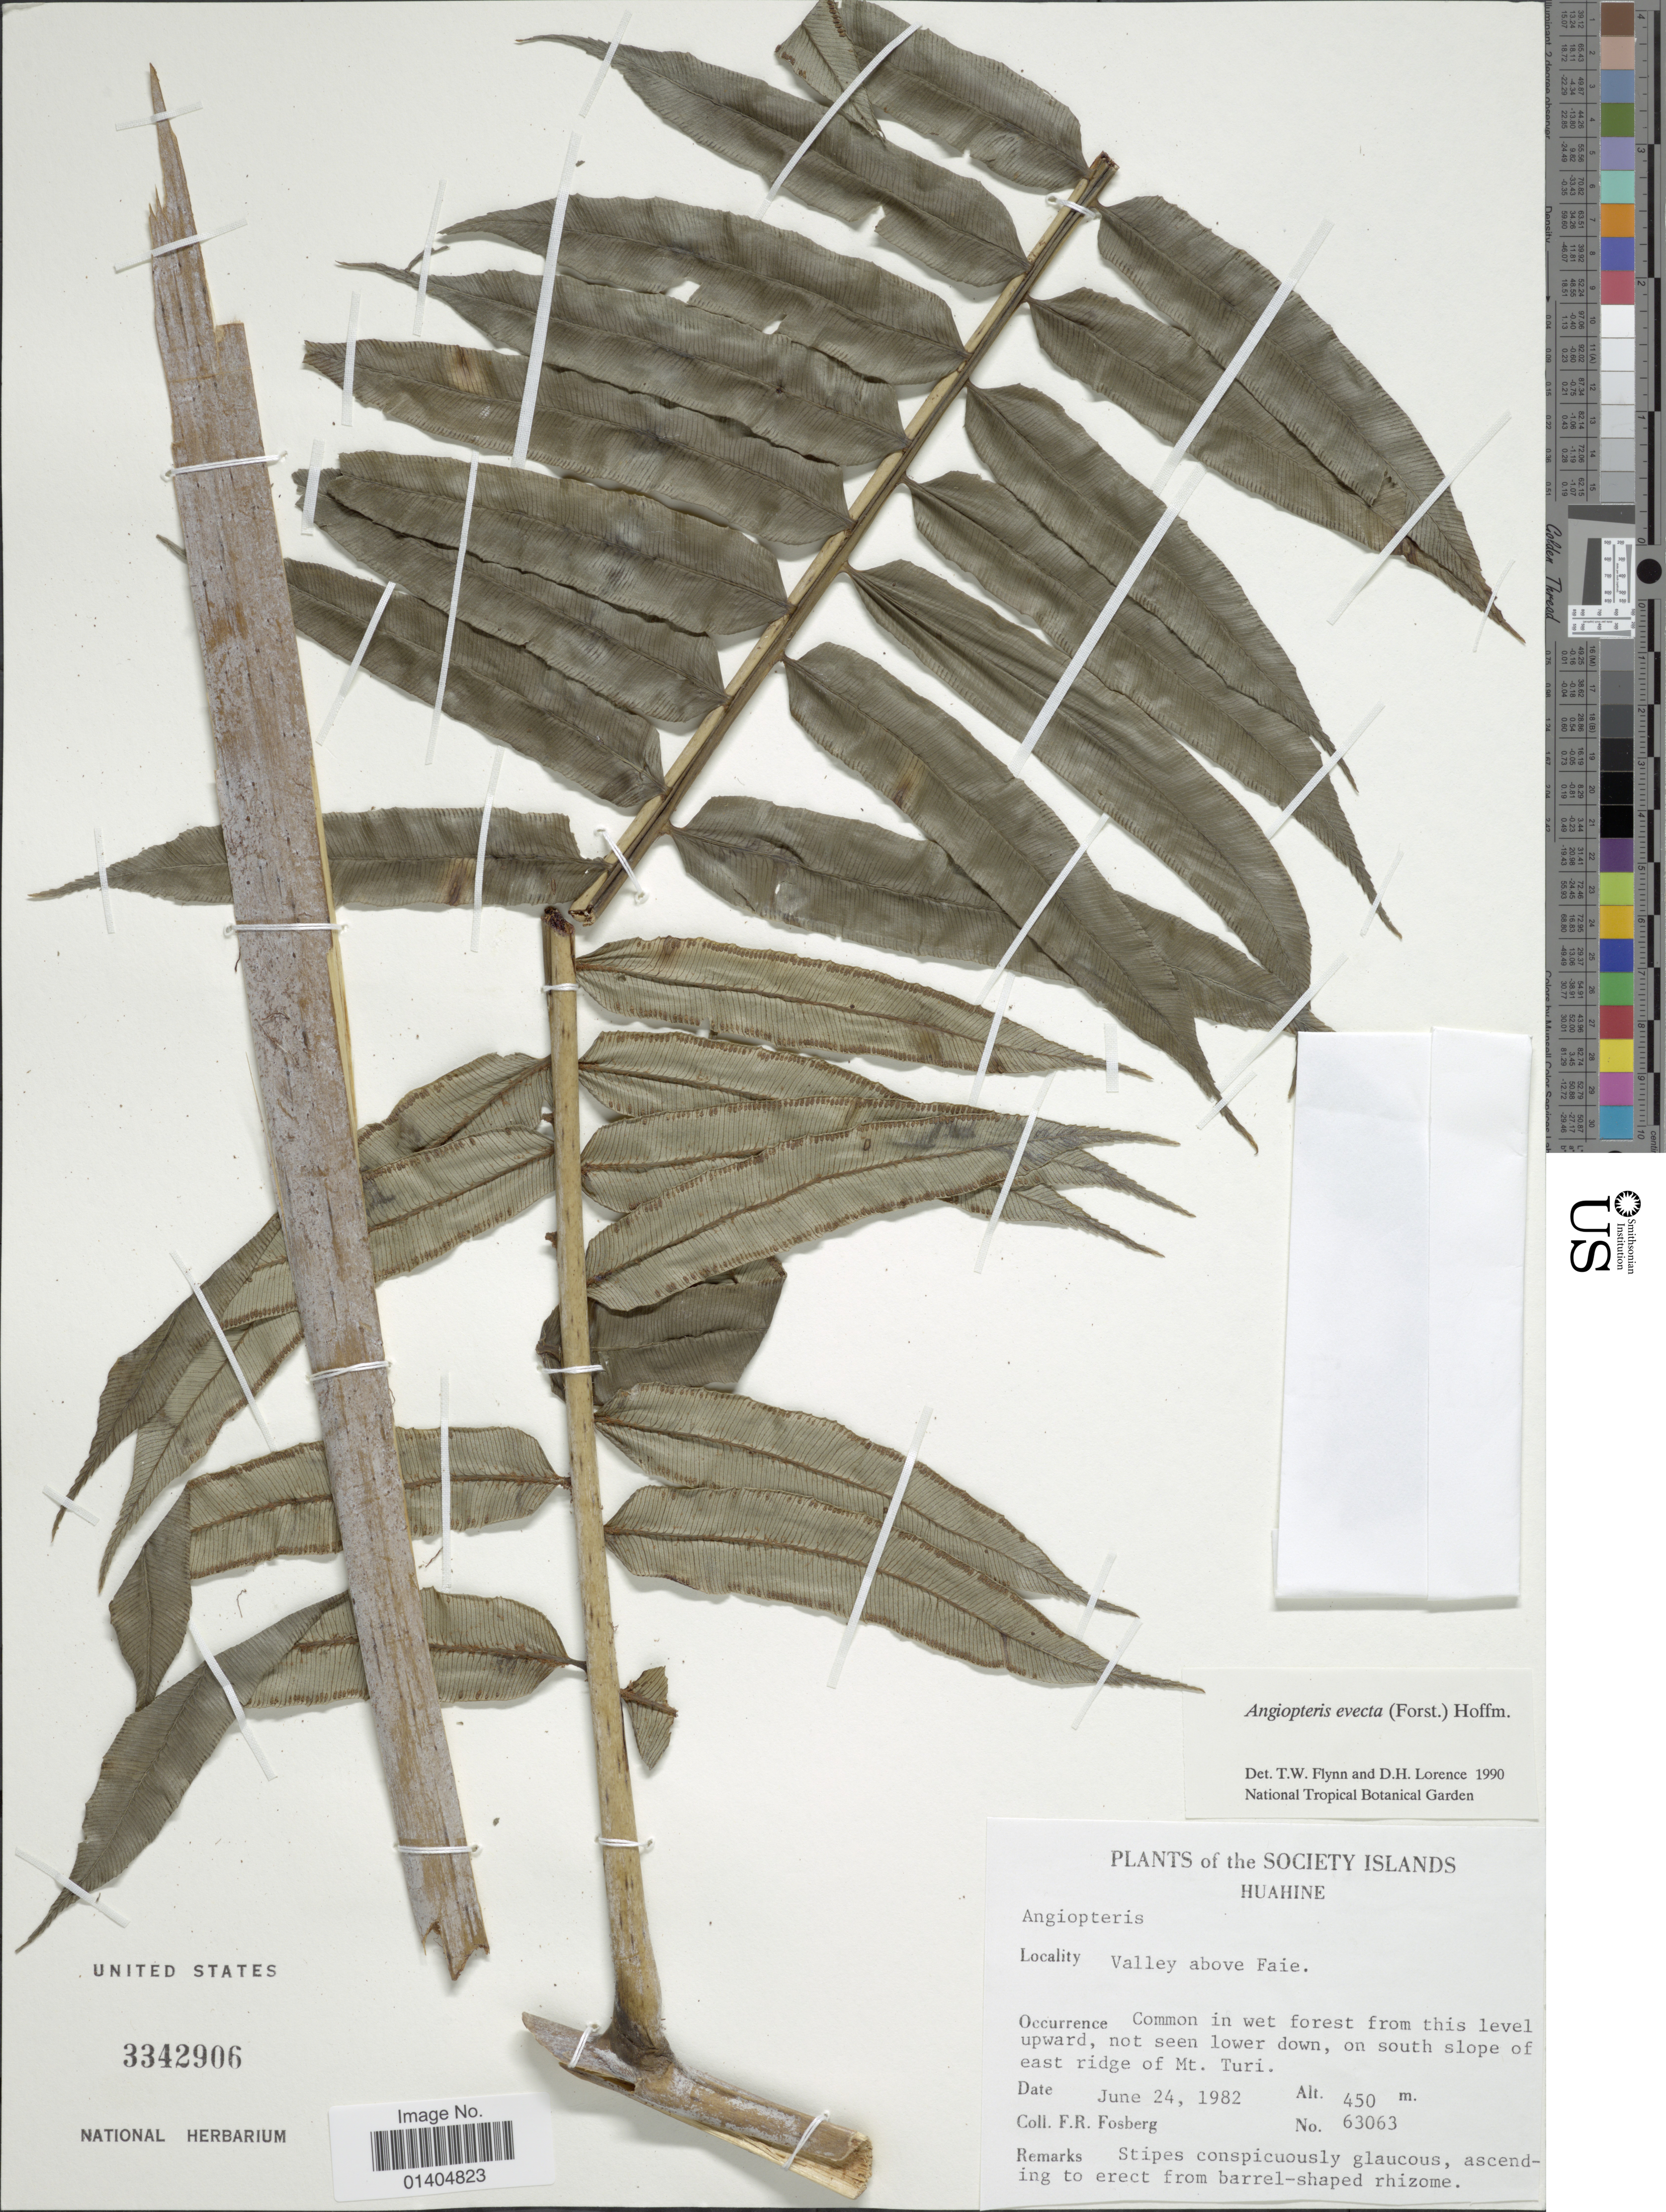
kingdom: Plantae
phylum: Tracheophyta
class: Polypodiopsida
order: Marattiales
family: Marattiaceae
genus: Angiopteris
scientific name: Angiopteris evecta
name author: (G. Forst.) Hoffm.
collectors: F. R. Fosberg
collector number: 63063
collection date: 1982-06-24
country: French Polynesia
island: Huahine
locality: Sociey Islands Huahine. Valley above Faie, south slope of east ridge of Mt. Turi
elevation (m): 450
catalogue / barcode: US 3342906